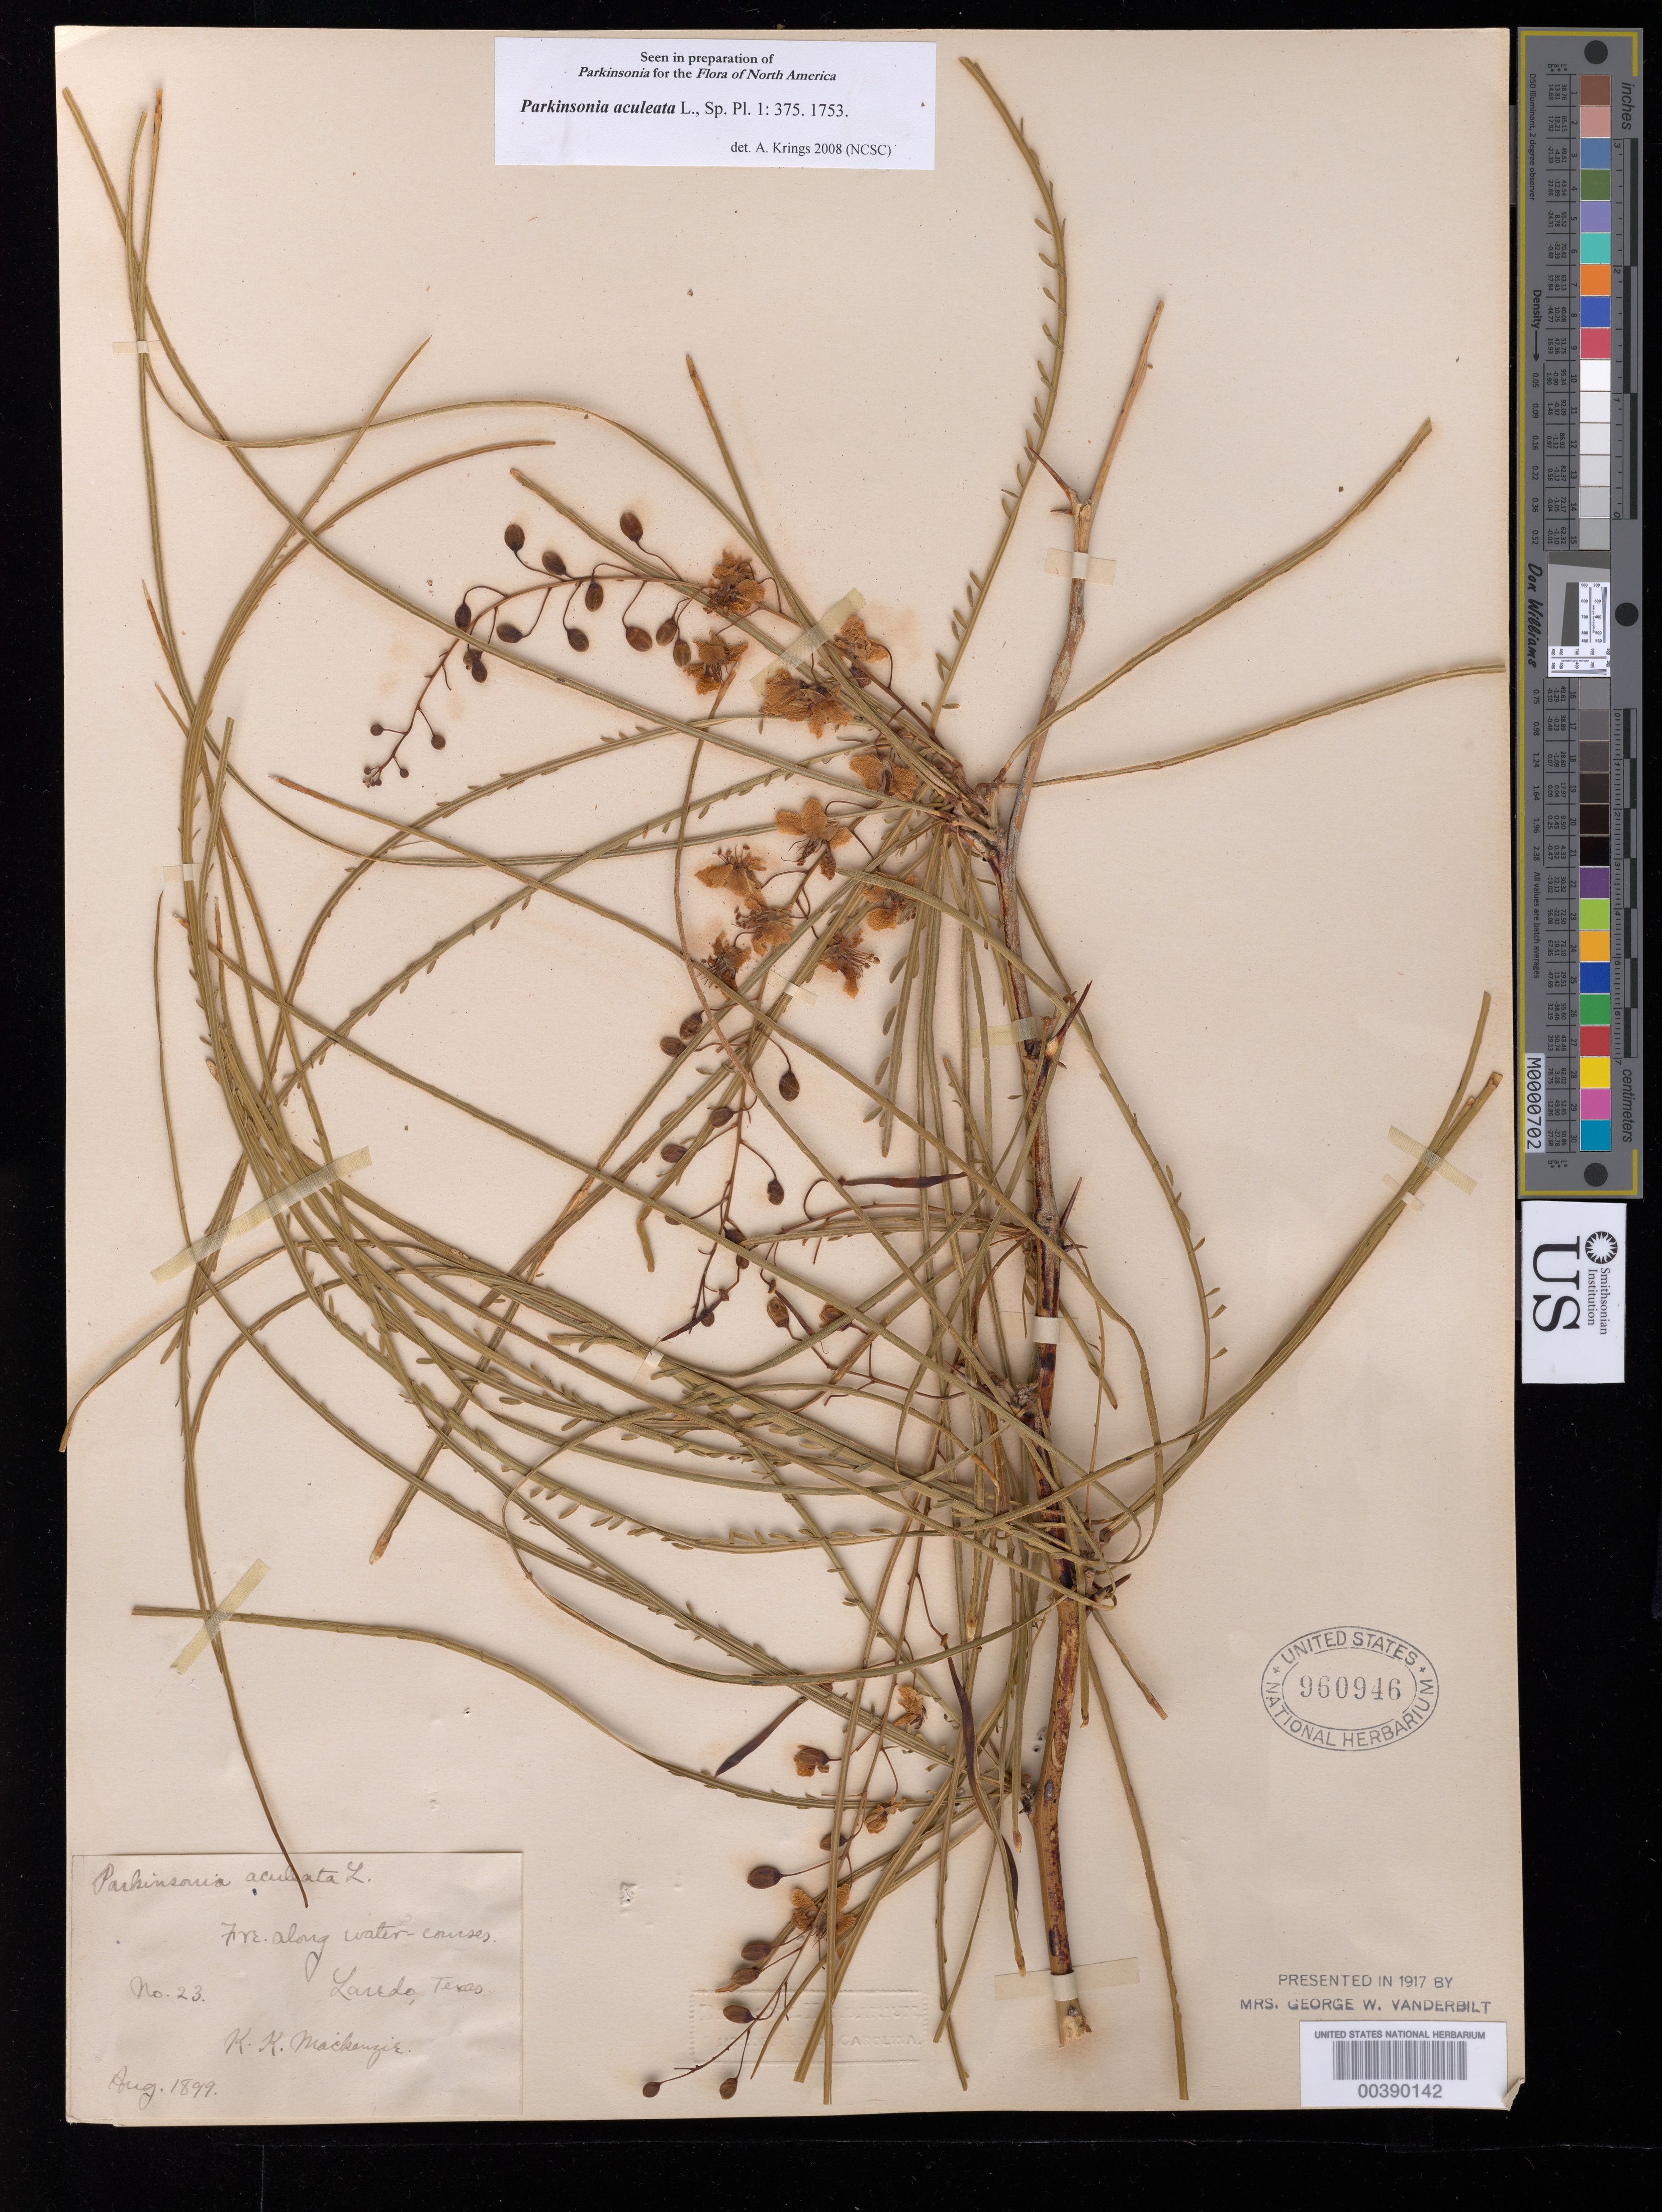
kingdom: Plantae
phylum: Tracheophyta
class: Magnoliopsida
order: Fabales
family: Fabaceae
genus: Parkinsonia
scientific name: Parkinsonia aculeata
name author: L.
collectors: K. K. Mackenzie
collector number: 23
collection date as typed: Aug 1899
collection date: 1899-08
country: United States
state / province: Texas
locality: Loredo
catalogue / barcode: US 960946